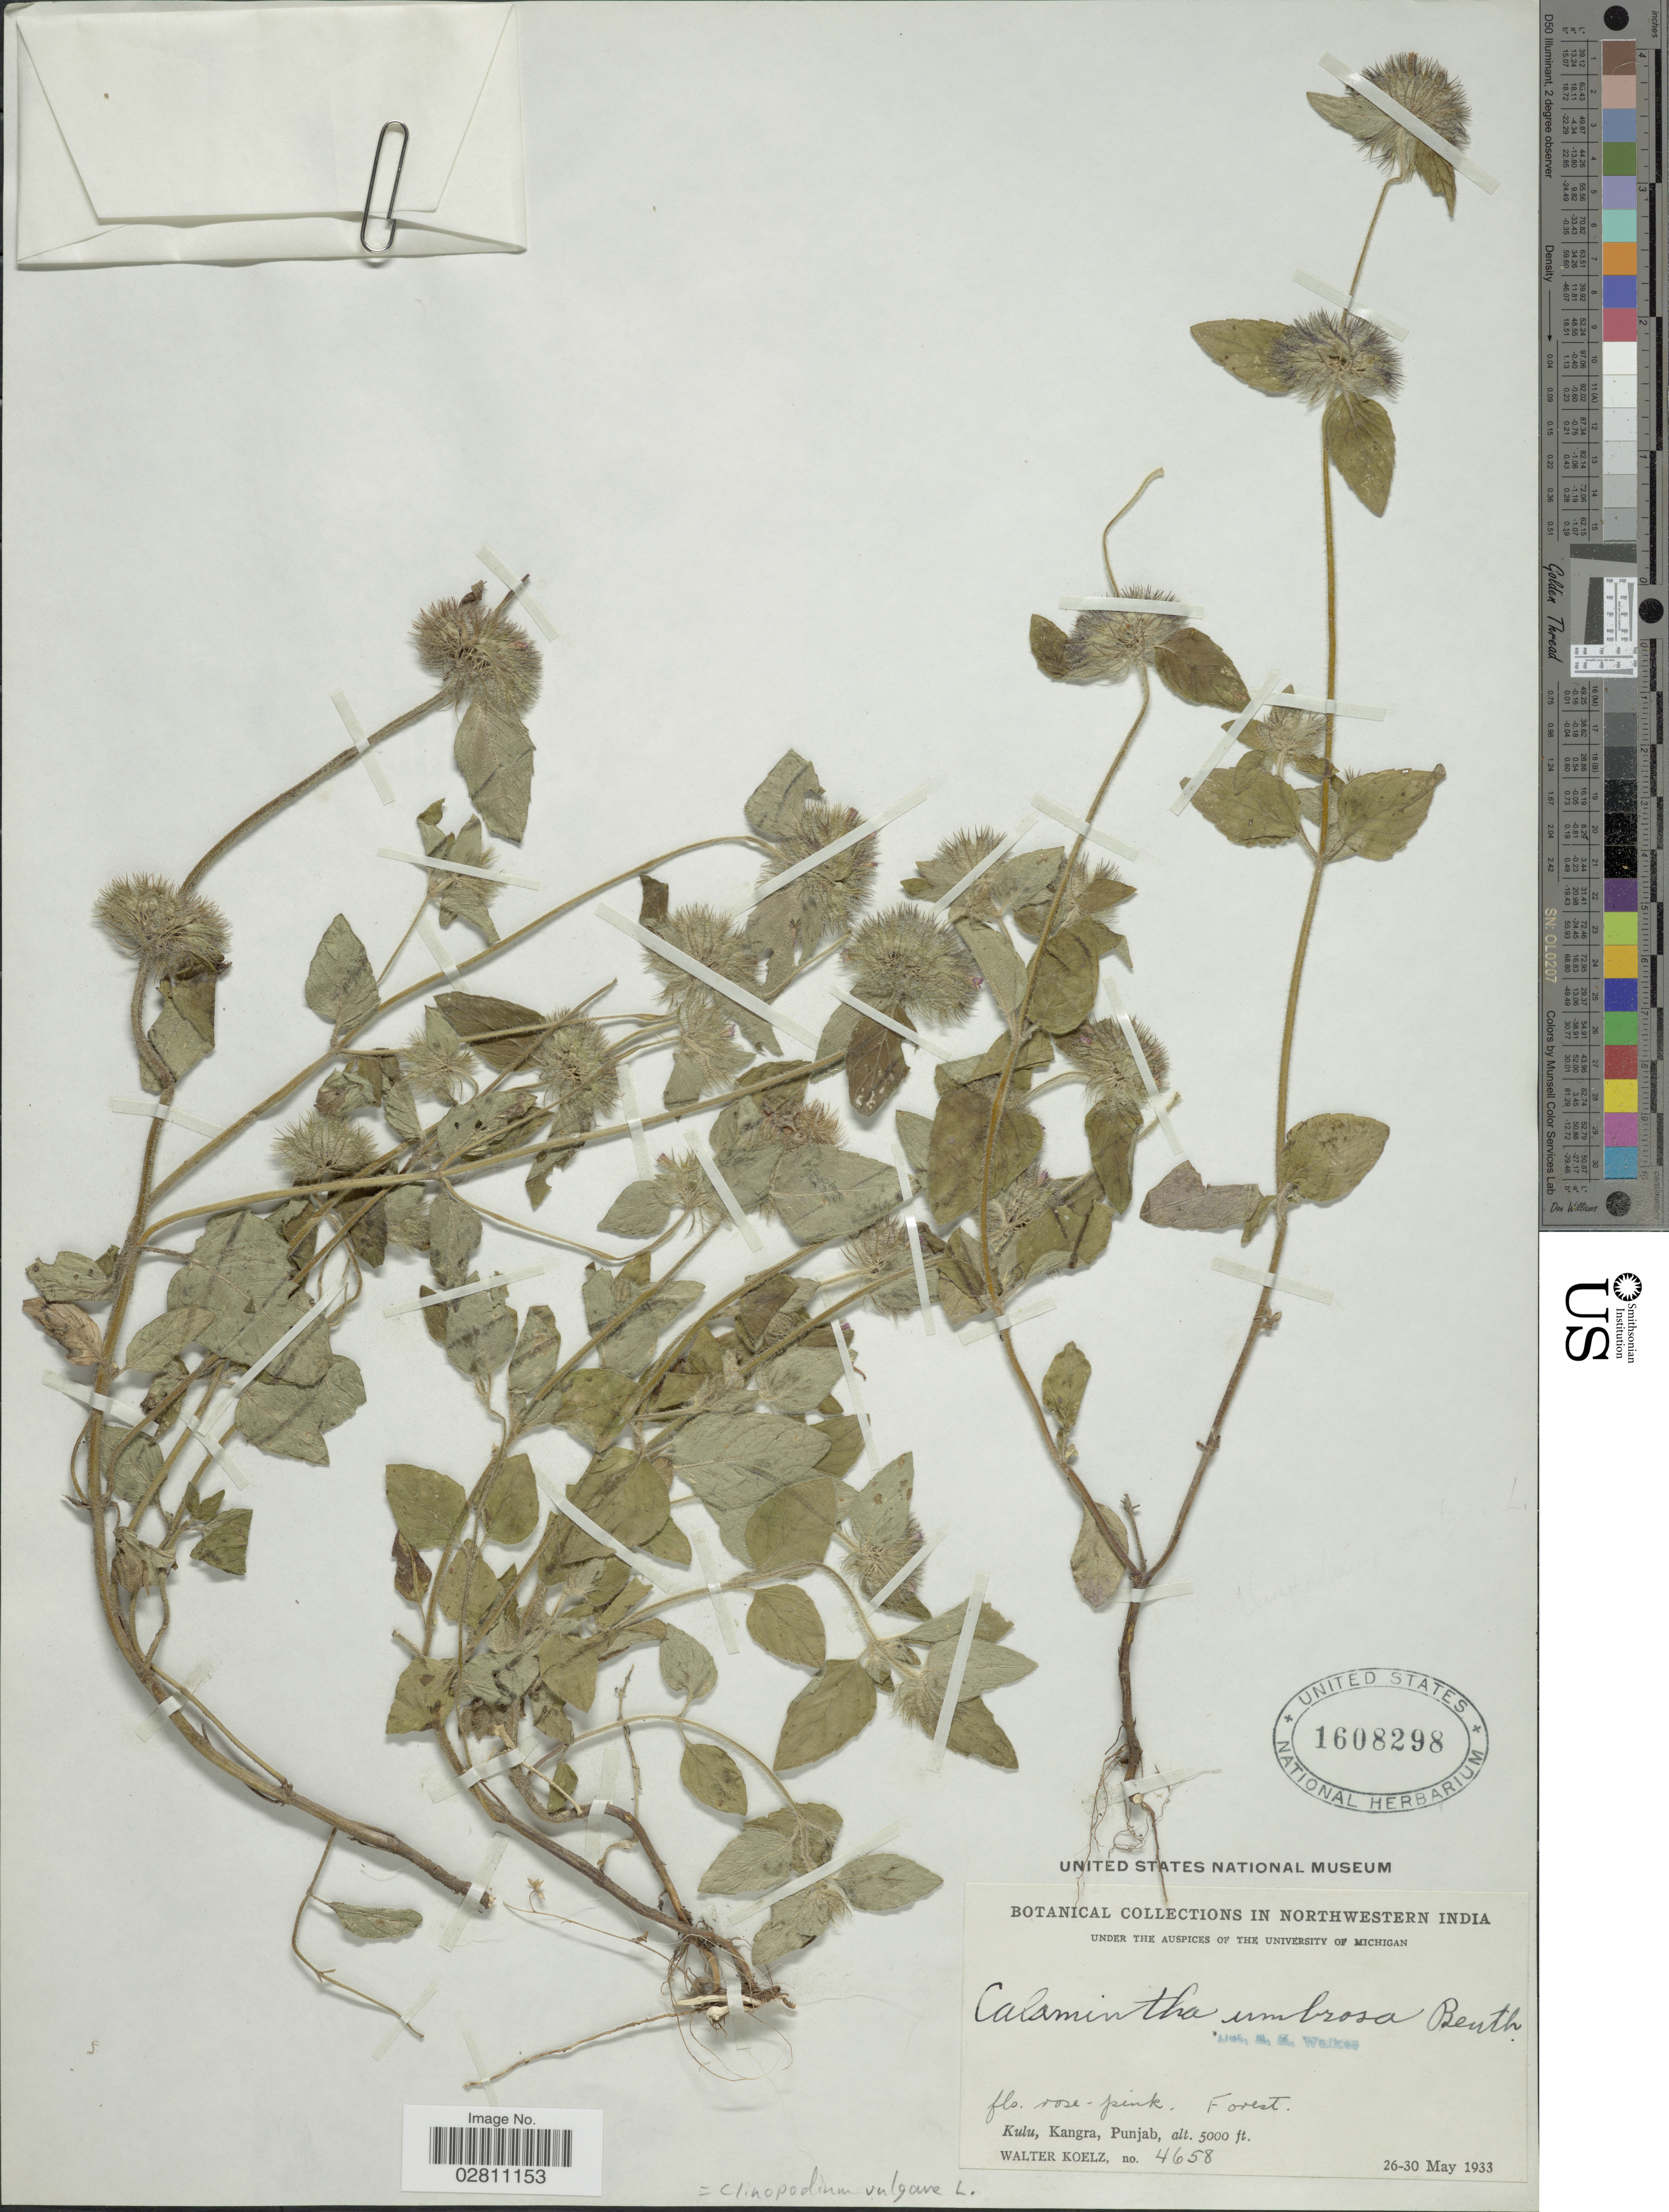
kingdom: Plantae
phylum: Tracheophyta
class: Magnoliopsida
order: Lamiales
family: Lamiaceae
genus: Clinopodium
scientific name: Clinopodium vulgare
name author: L.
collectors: W. N. Koelz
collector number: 4658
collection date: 1933-05-26/1933-05-30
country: India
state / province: Punjab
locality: Northwestern India, Kulu, Kangra, Punjab.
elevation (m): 1524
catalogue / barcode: US 1608298